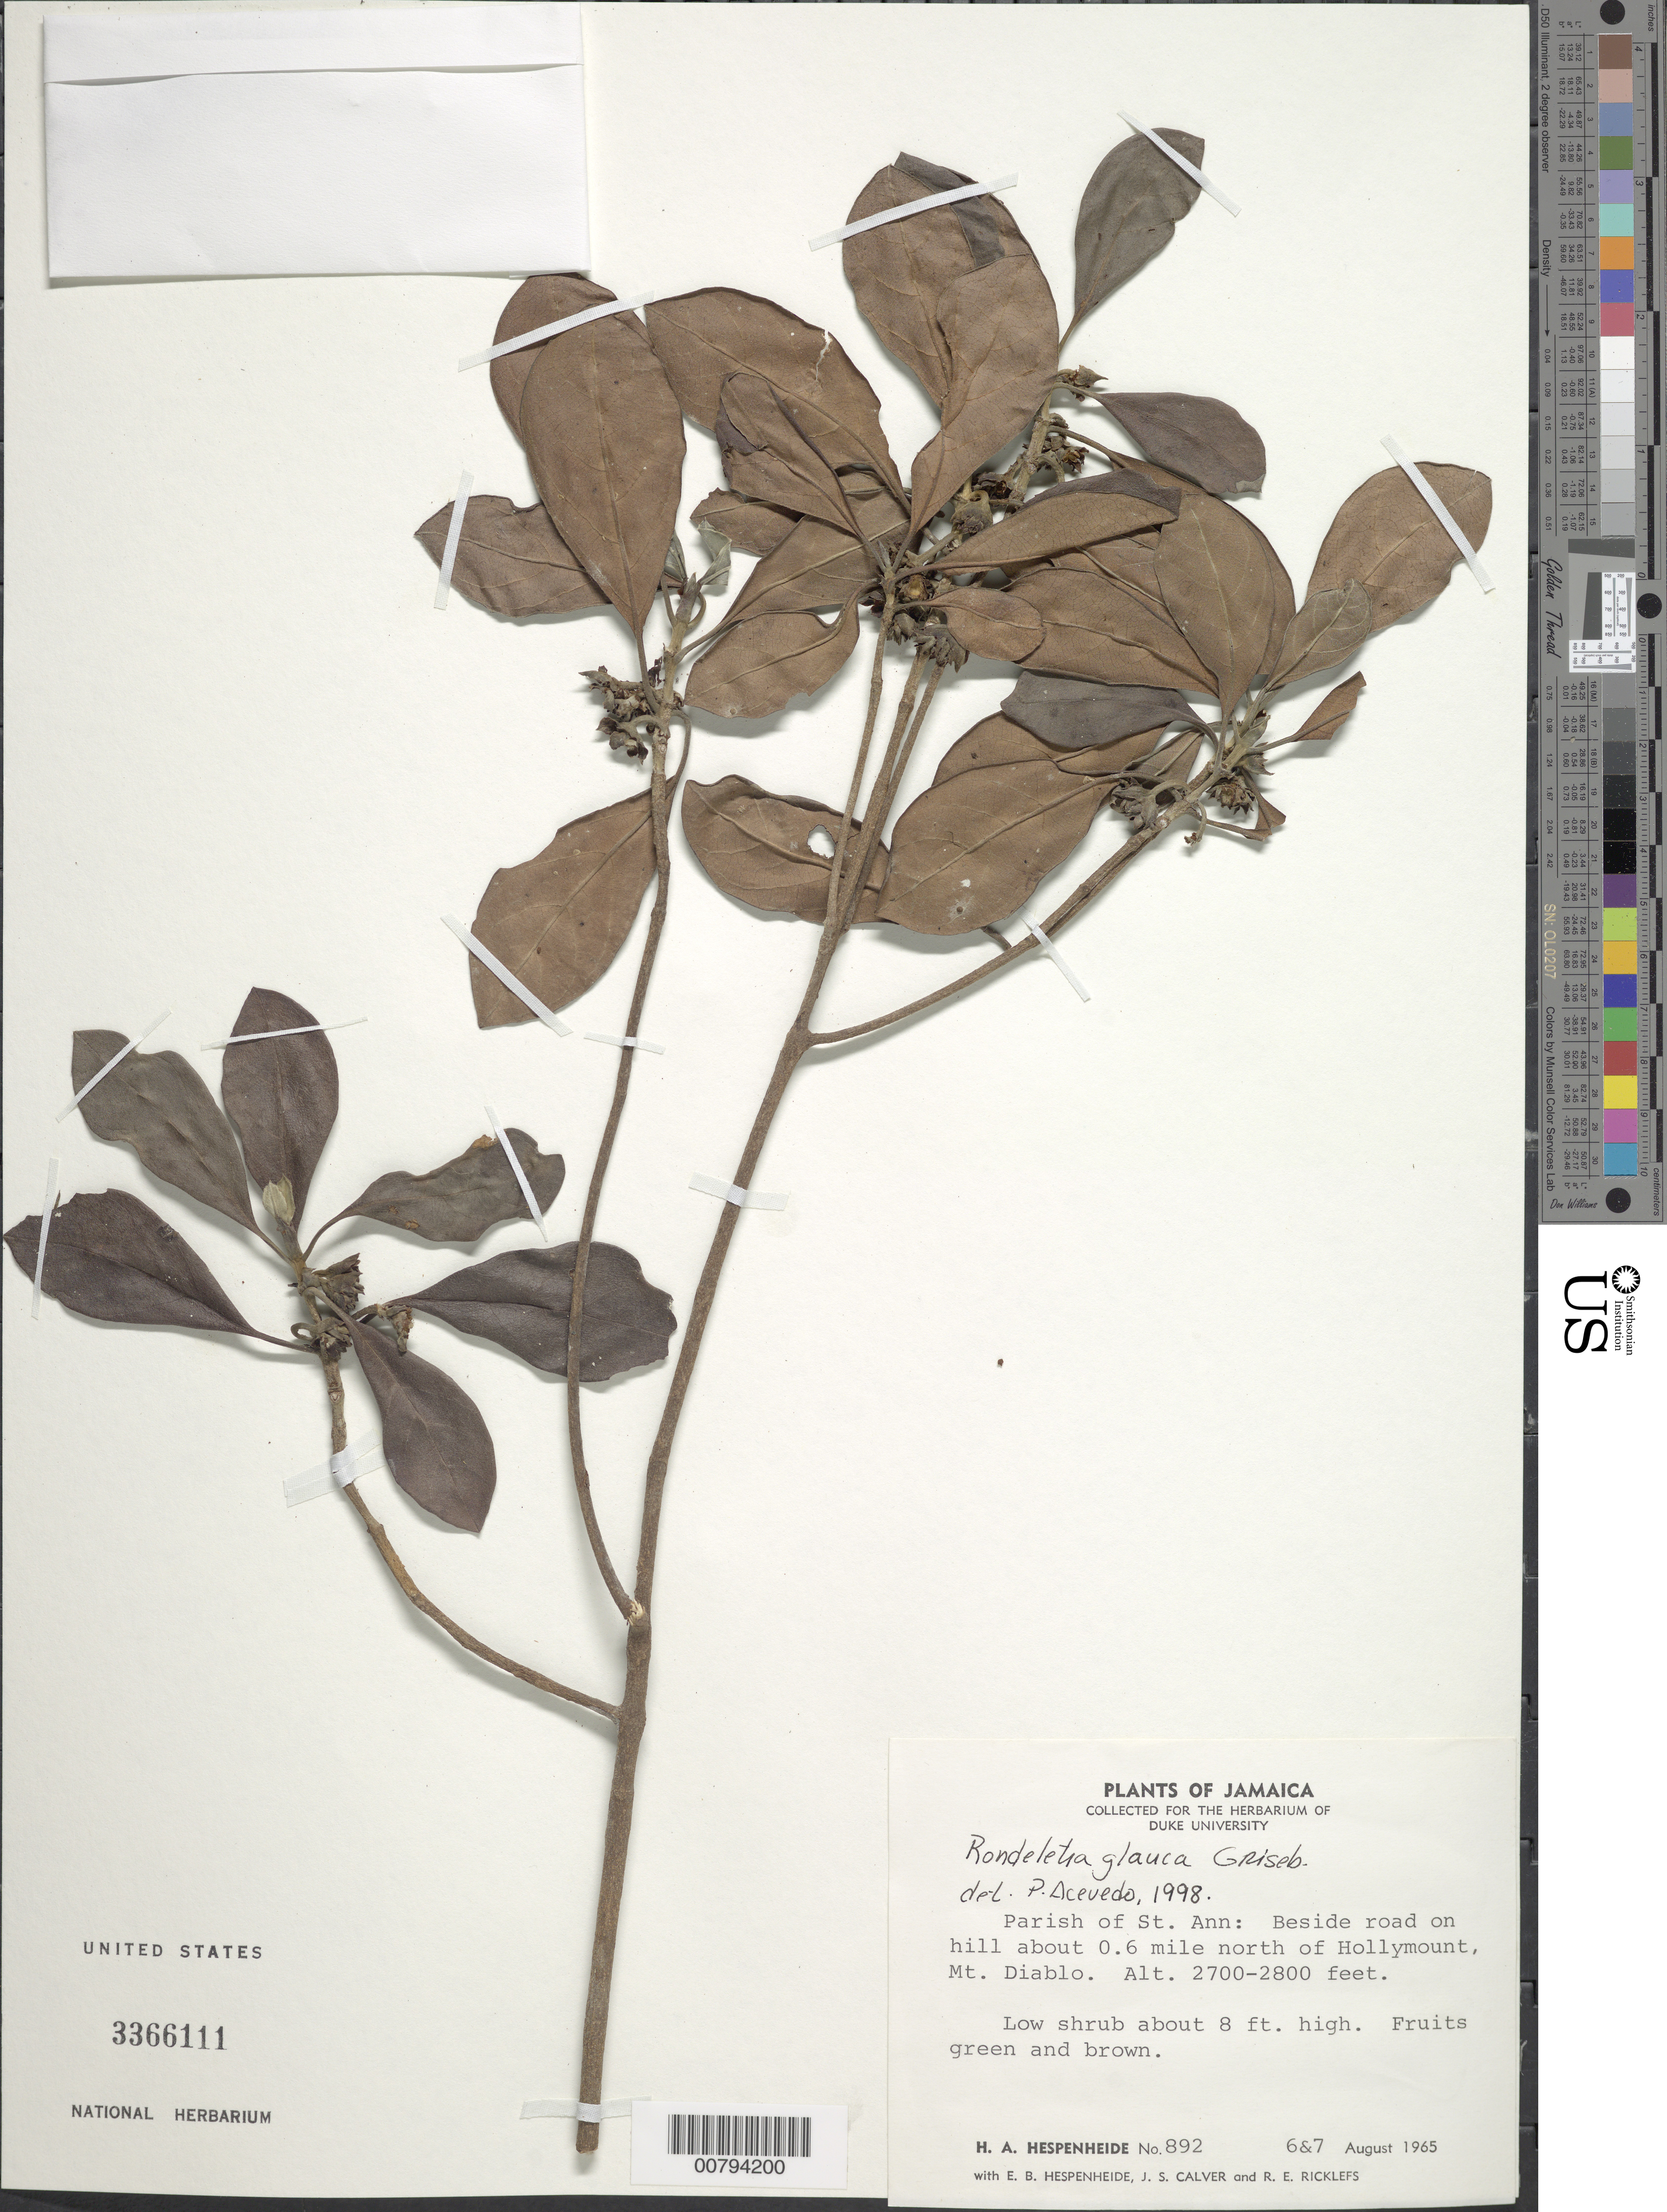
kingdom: Plantae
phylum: Tracheophyta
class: Magnoliopsida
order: Gentianales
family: Rubiaceae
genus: Rondeletia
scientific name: Rondeletia glauca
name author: Griseb.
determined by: Acevedo-Rodríguez, P., (BOT), Smithsonian Institution - National Museum of Natural History (UNITED STATES)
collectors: H. A. Hespenheide, E. Hespenheide, J. Calver & R. Ricklefs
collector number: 892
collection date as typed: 06 Aug 1965 and 07 Aug 1965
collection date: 1965-08-06,1965-08-07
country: Jamaica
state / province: Saint Ann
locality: Along road on hill, about 0.6 mi. north of Hollymount, Mt. Diablo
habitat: Roadside on hill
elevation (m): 823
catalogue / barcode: US 3366111